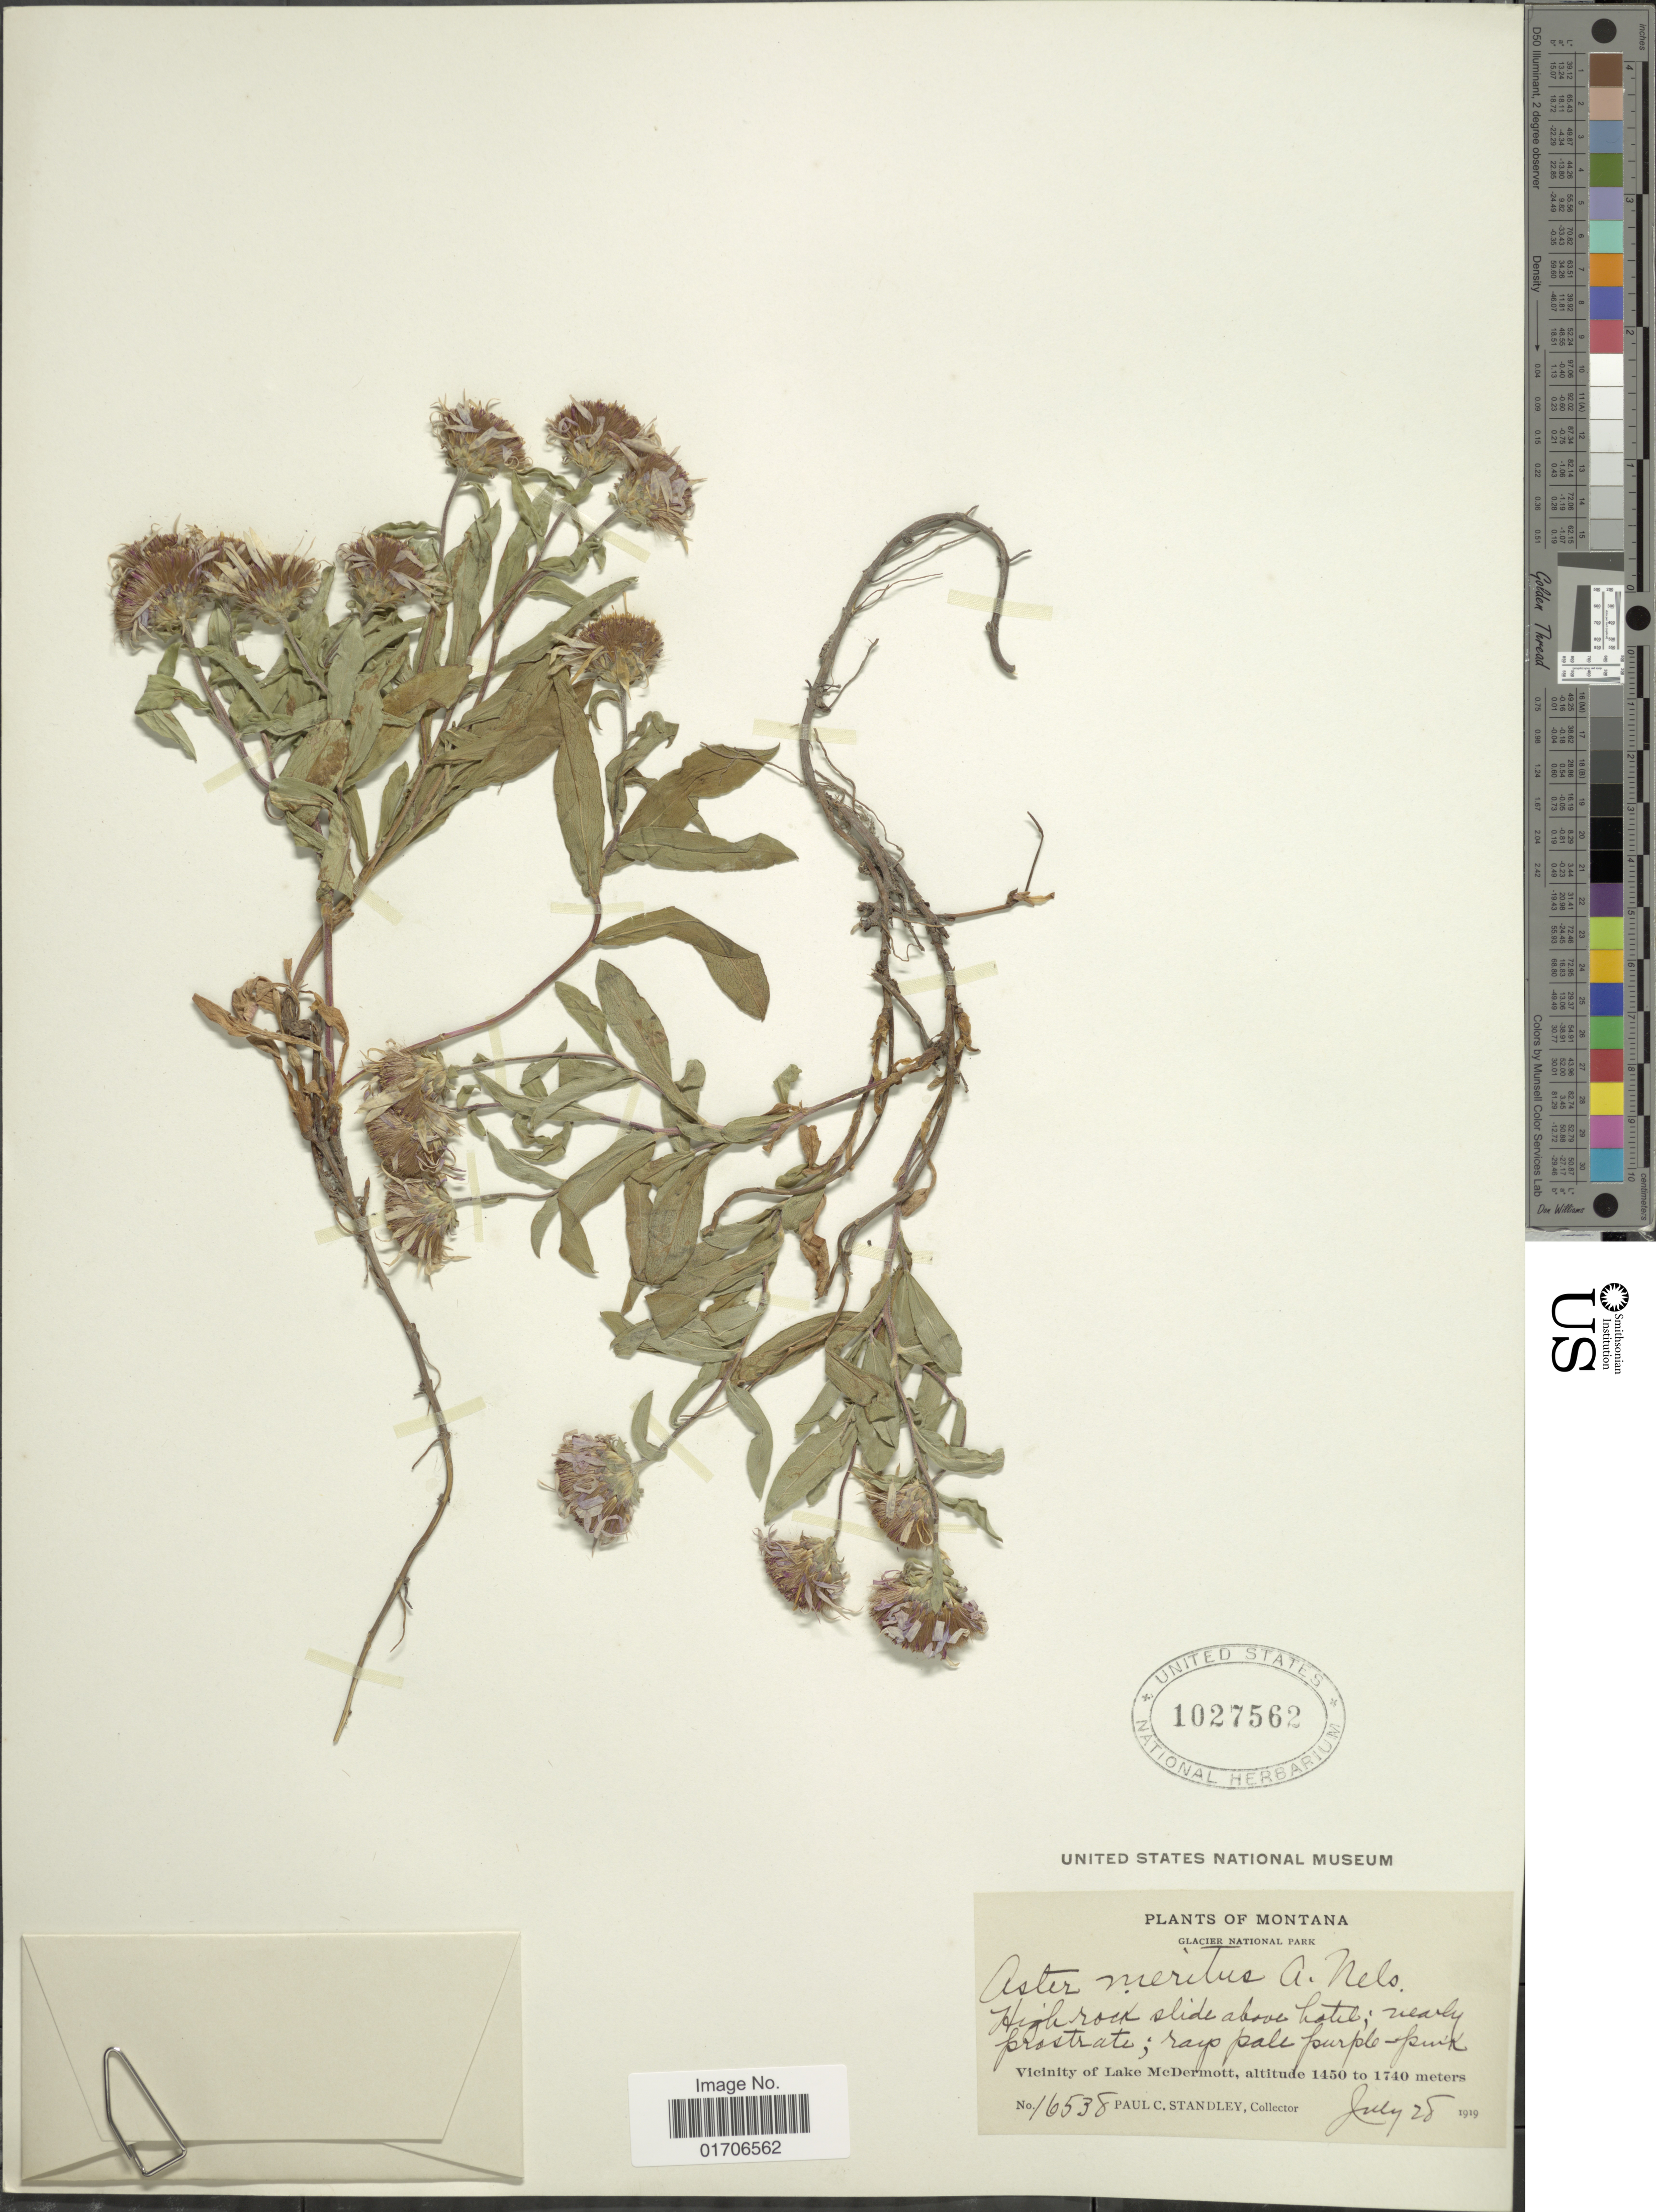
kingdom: Plantae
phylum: Tracheophyta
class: Magnoliopsida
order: Asterales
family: Asteraceae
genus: Eurybia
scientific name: Eurybia merita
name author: (A. Nelson) G.L. Nesom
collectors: P. C. Standley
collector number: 16538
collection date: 1919-07-28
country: United States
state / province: Montana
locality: Glacier National Park. Vicinity of Lake McDermott.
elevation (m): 1450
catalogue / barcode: US 1027562